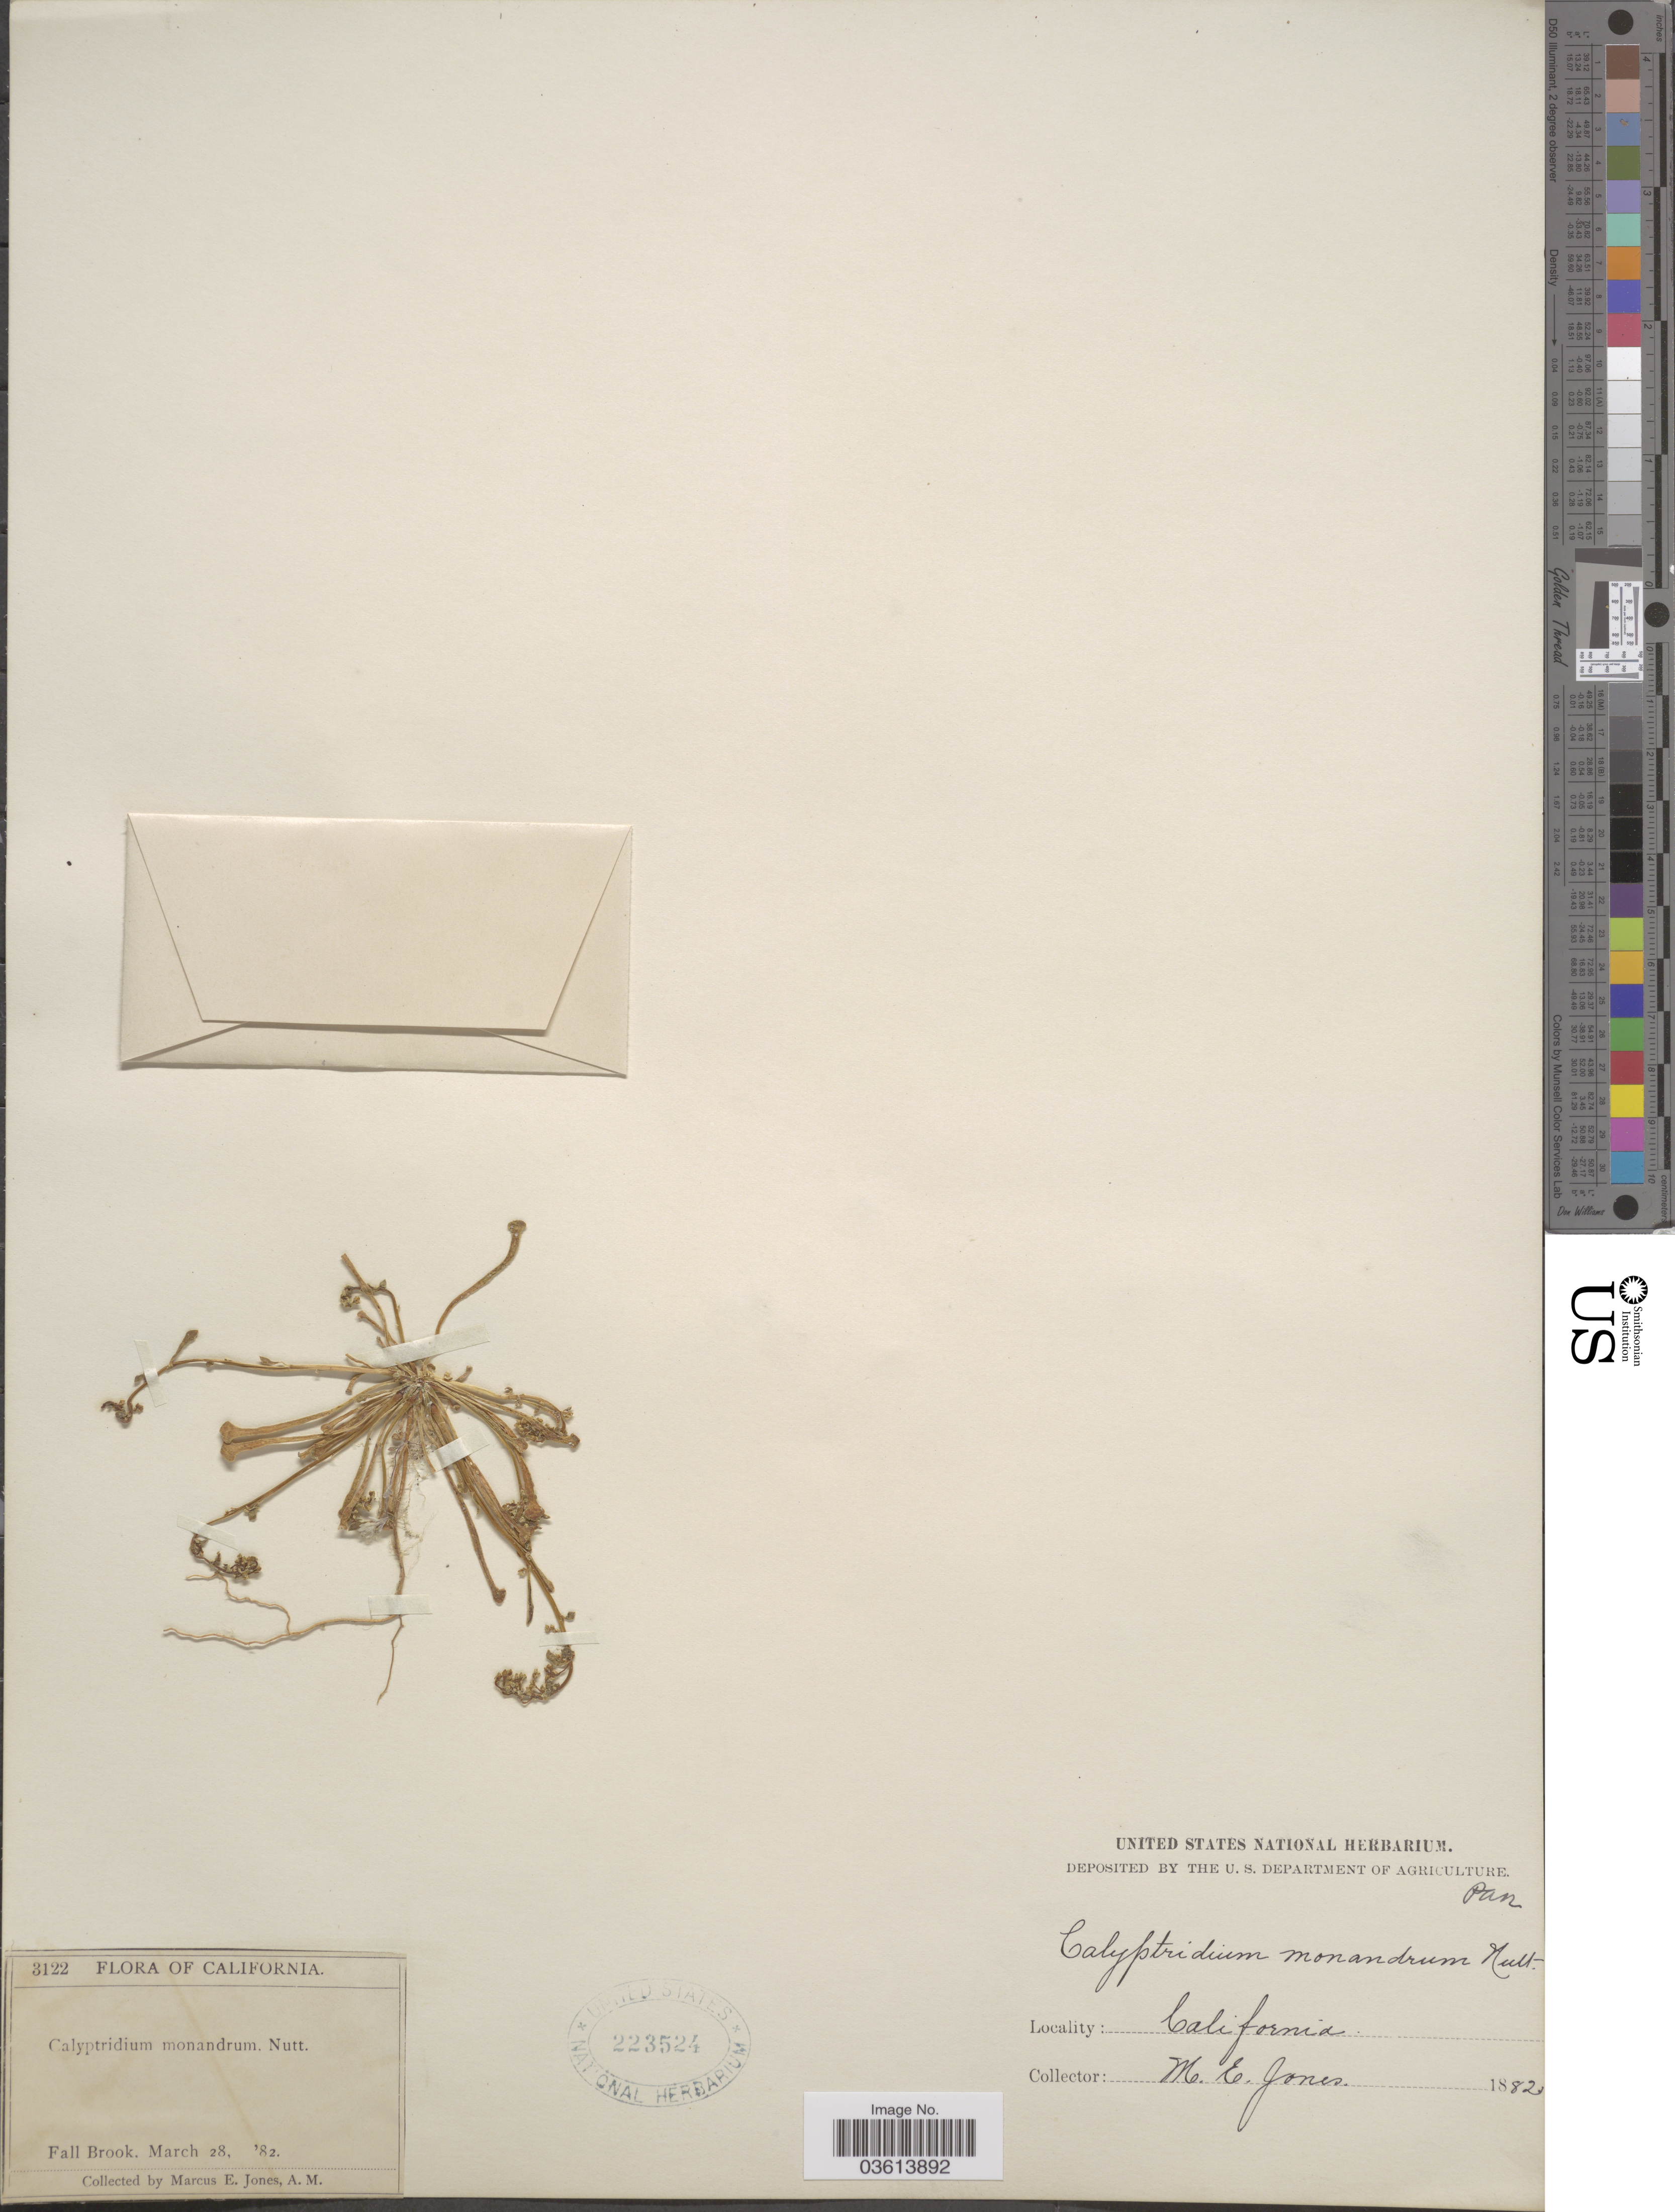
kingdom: Plantae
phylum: Tracheophyta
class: Magnoliopsida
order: Caryophyllales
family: Montiaceae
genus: Calyptridium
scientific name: Calyptridium monandrum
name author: (Nutt.) Nutt.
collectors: M. E. Jones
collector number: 3122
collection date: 1882-03-28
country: United States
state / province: California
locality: Fall Brook.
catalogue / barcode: US 223524